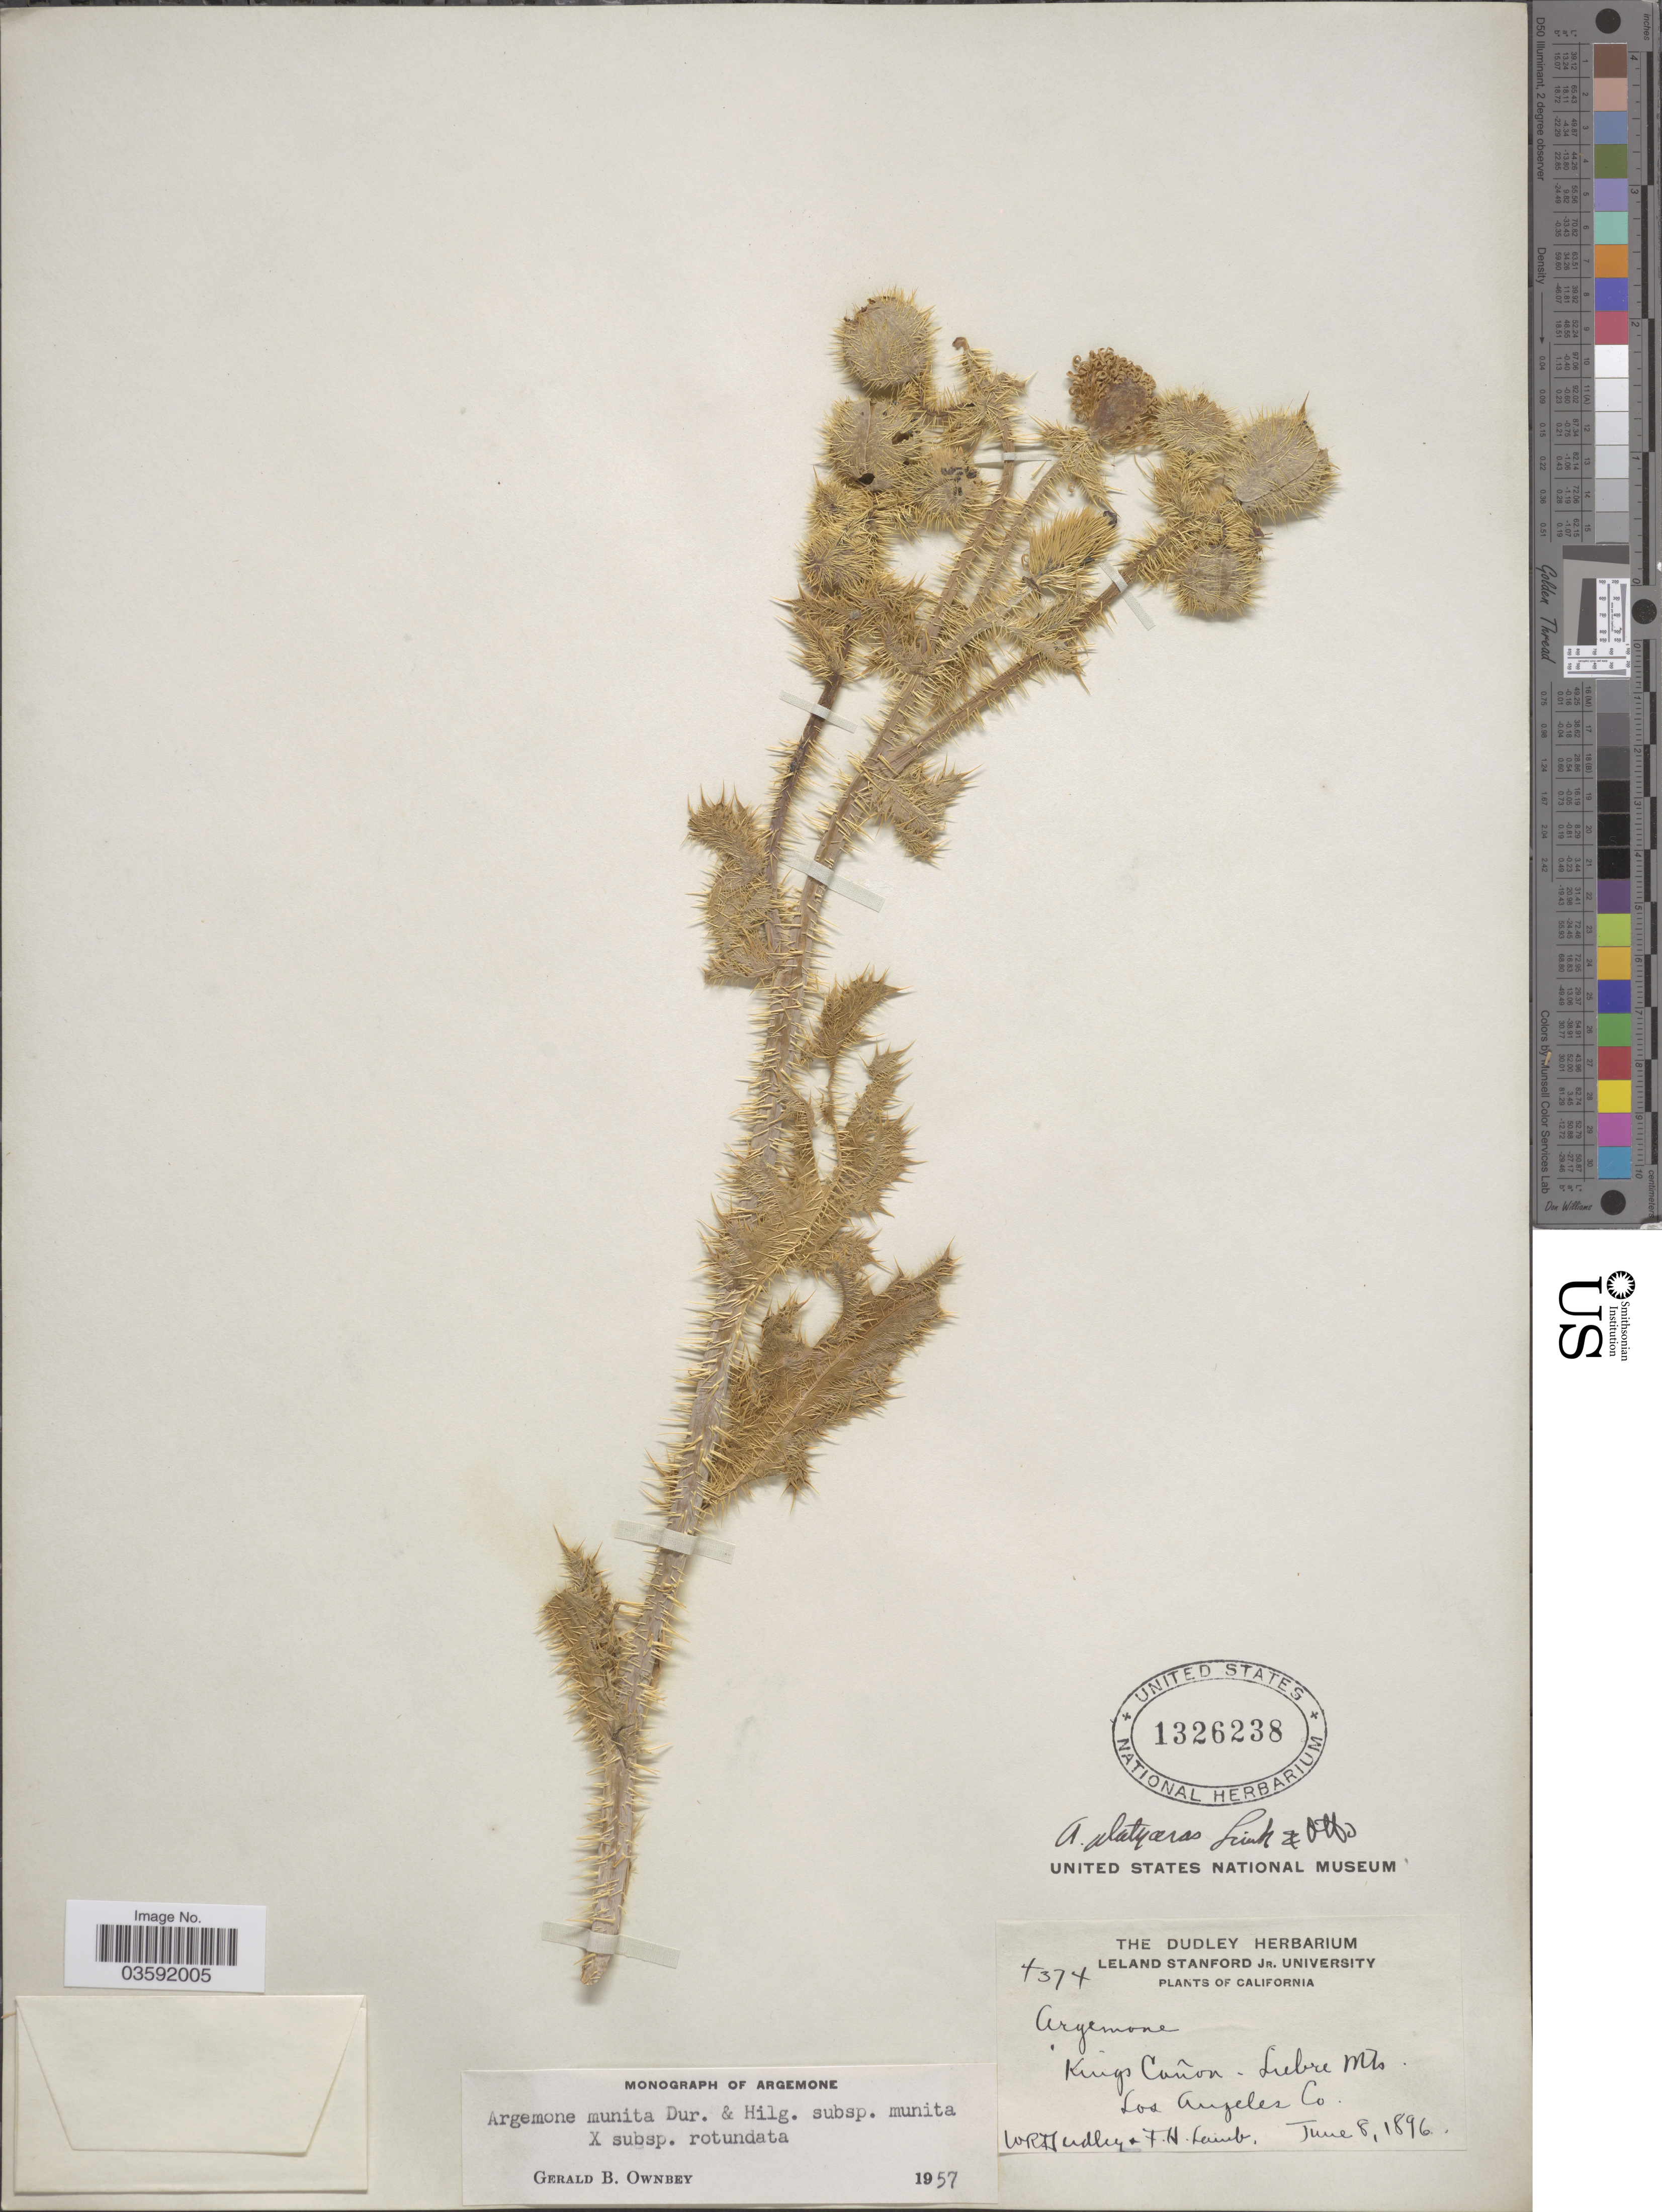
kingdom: Plantae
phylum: Tracheophyta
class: Magnoliopsida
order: Ranunculales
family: Papaveraceae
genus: Argemone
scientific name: Argemone munita Durand & Hilg. subsp. munita x A. munita subsp. rotundata (Rydb.) G.B. Ownbey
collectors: W. Dudley & F. H. Lamb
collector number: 4374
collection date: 1896-06-08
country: United States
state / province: California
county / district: Los Angeles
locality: Kings Cañon-Liebre Mts. Los Angeles Co.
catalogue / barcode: US 1326238